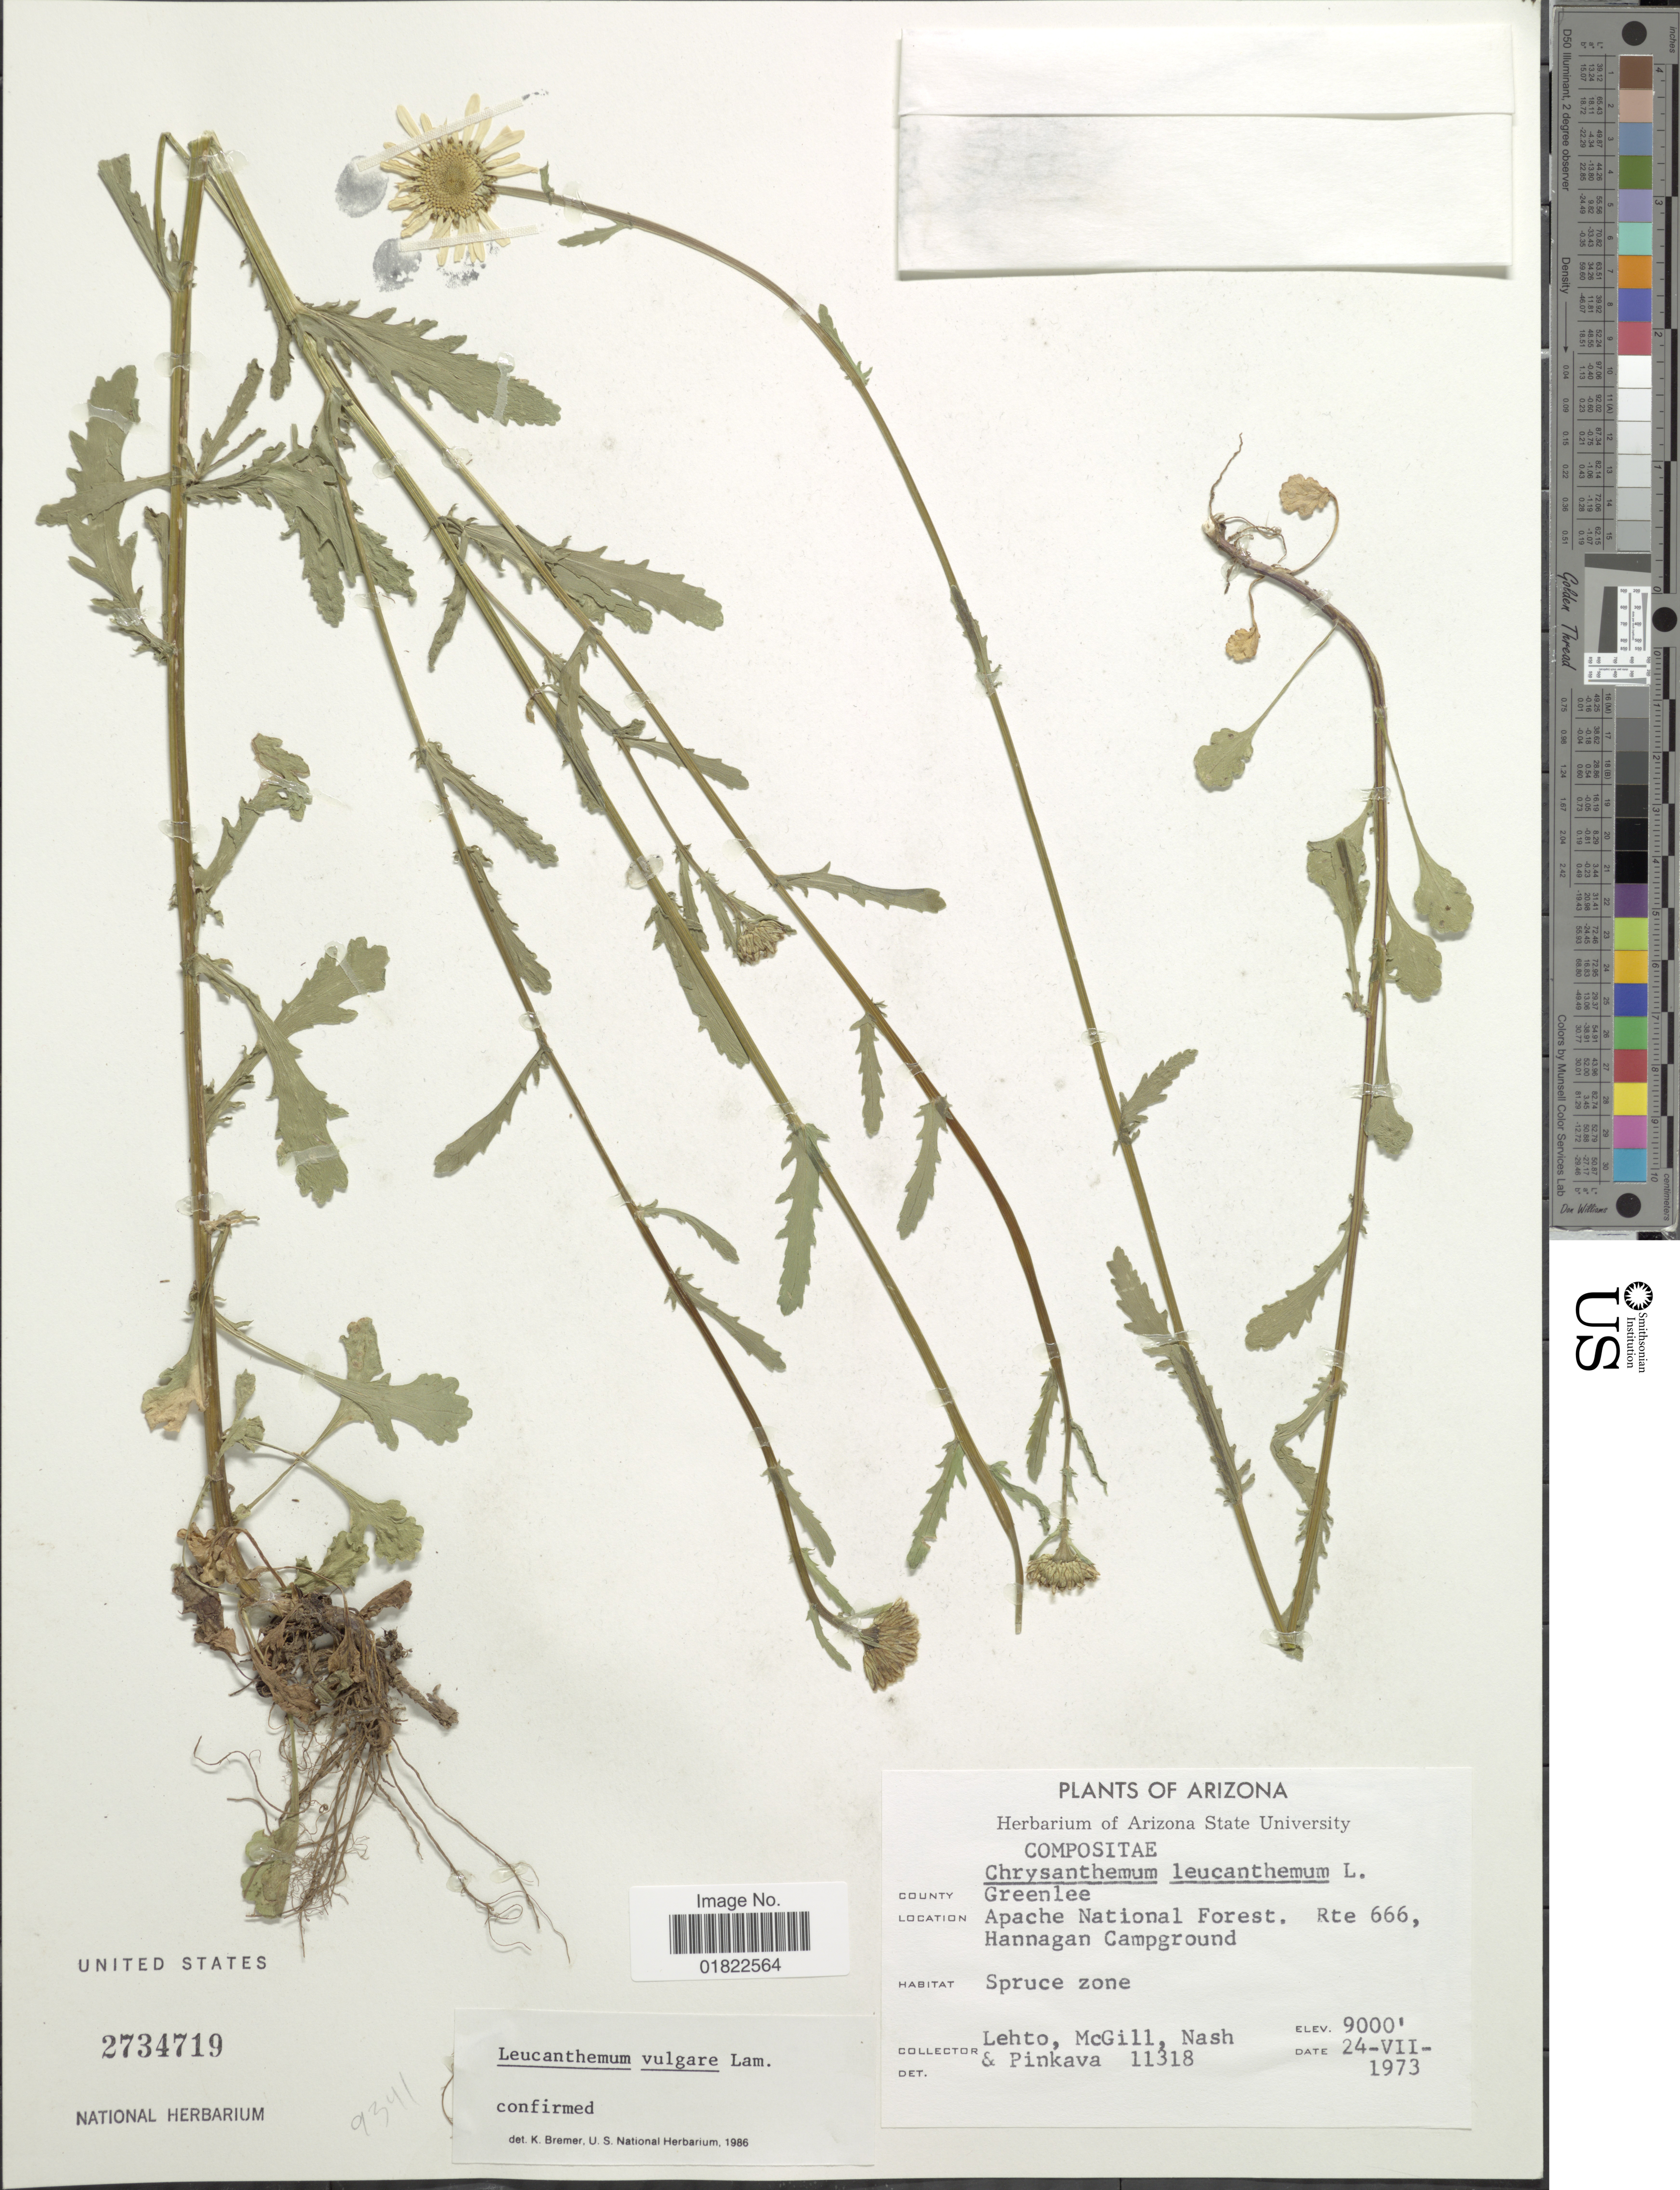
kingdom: Plantae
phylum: Tracheophyta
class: Magnoliopsida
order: Asterales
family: Asteraceae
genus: Leucanthemum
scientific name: Leucanthemum vulgare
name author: Lam.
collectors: -. Lehto, -. McGill, -- Nash & -. Pinkava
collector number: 11318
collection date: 1973-07-24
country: United States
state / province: Arizona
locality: County Greenlee, Apache National Forest. Rte 666, Hannagan Campground, Spruce zone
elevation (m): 2743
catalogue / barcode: US 2734719